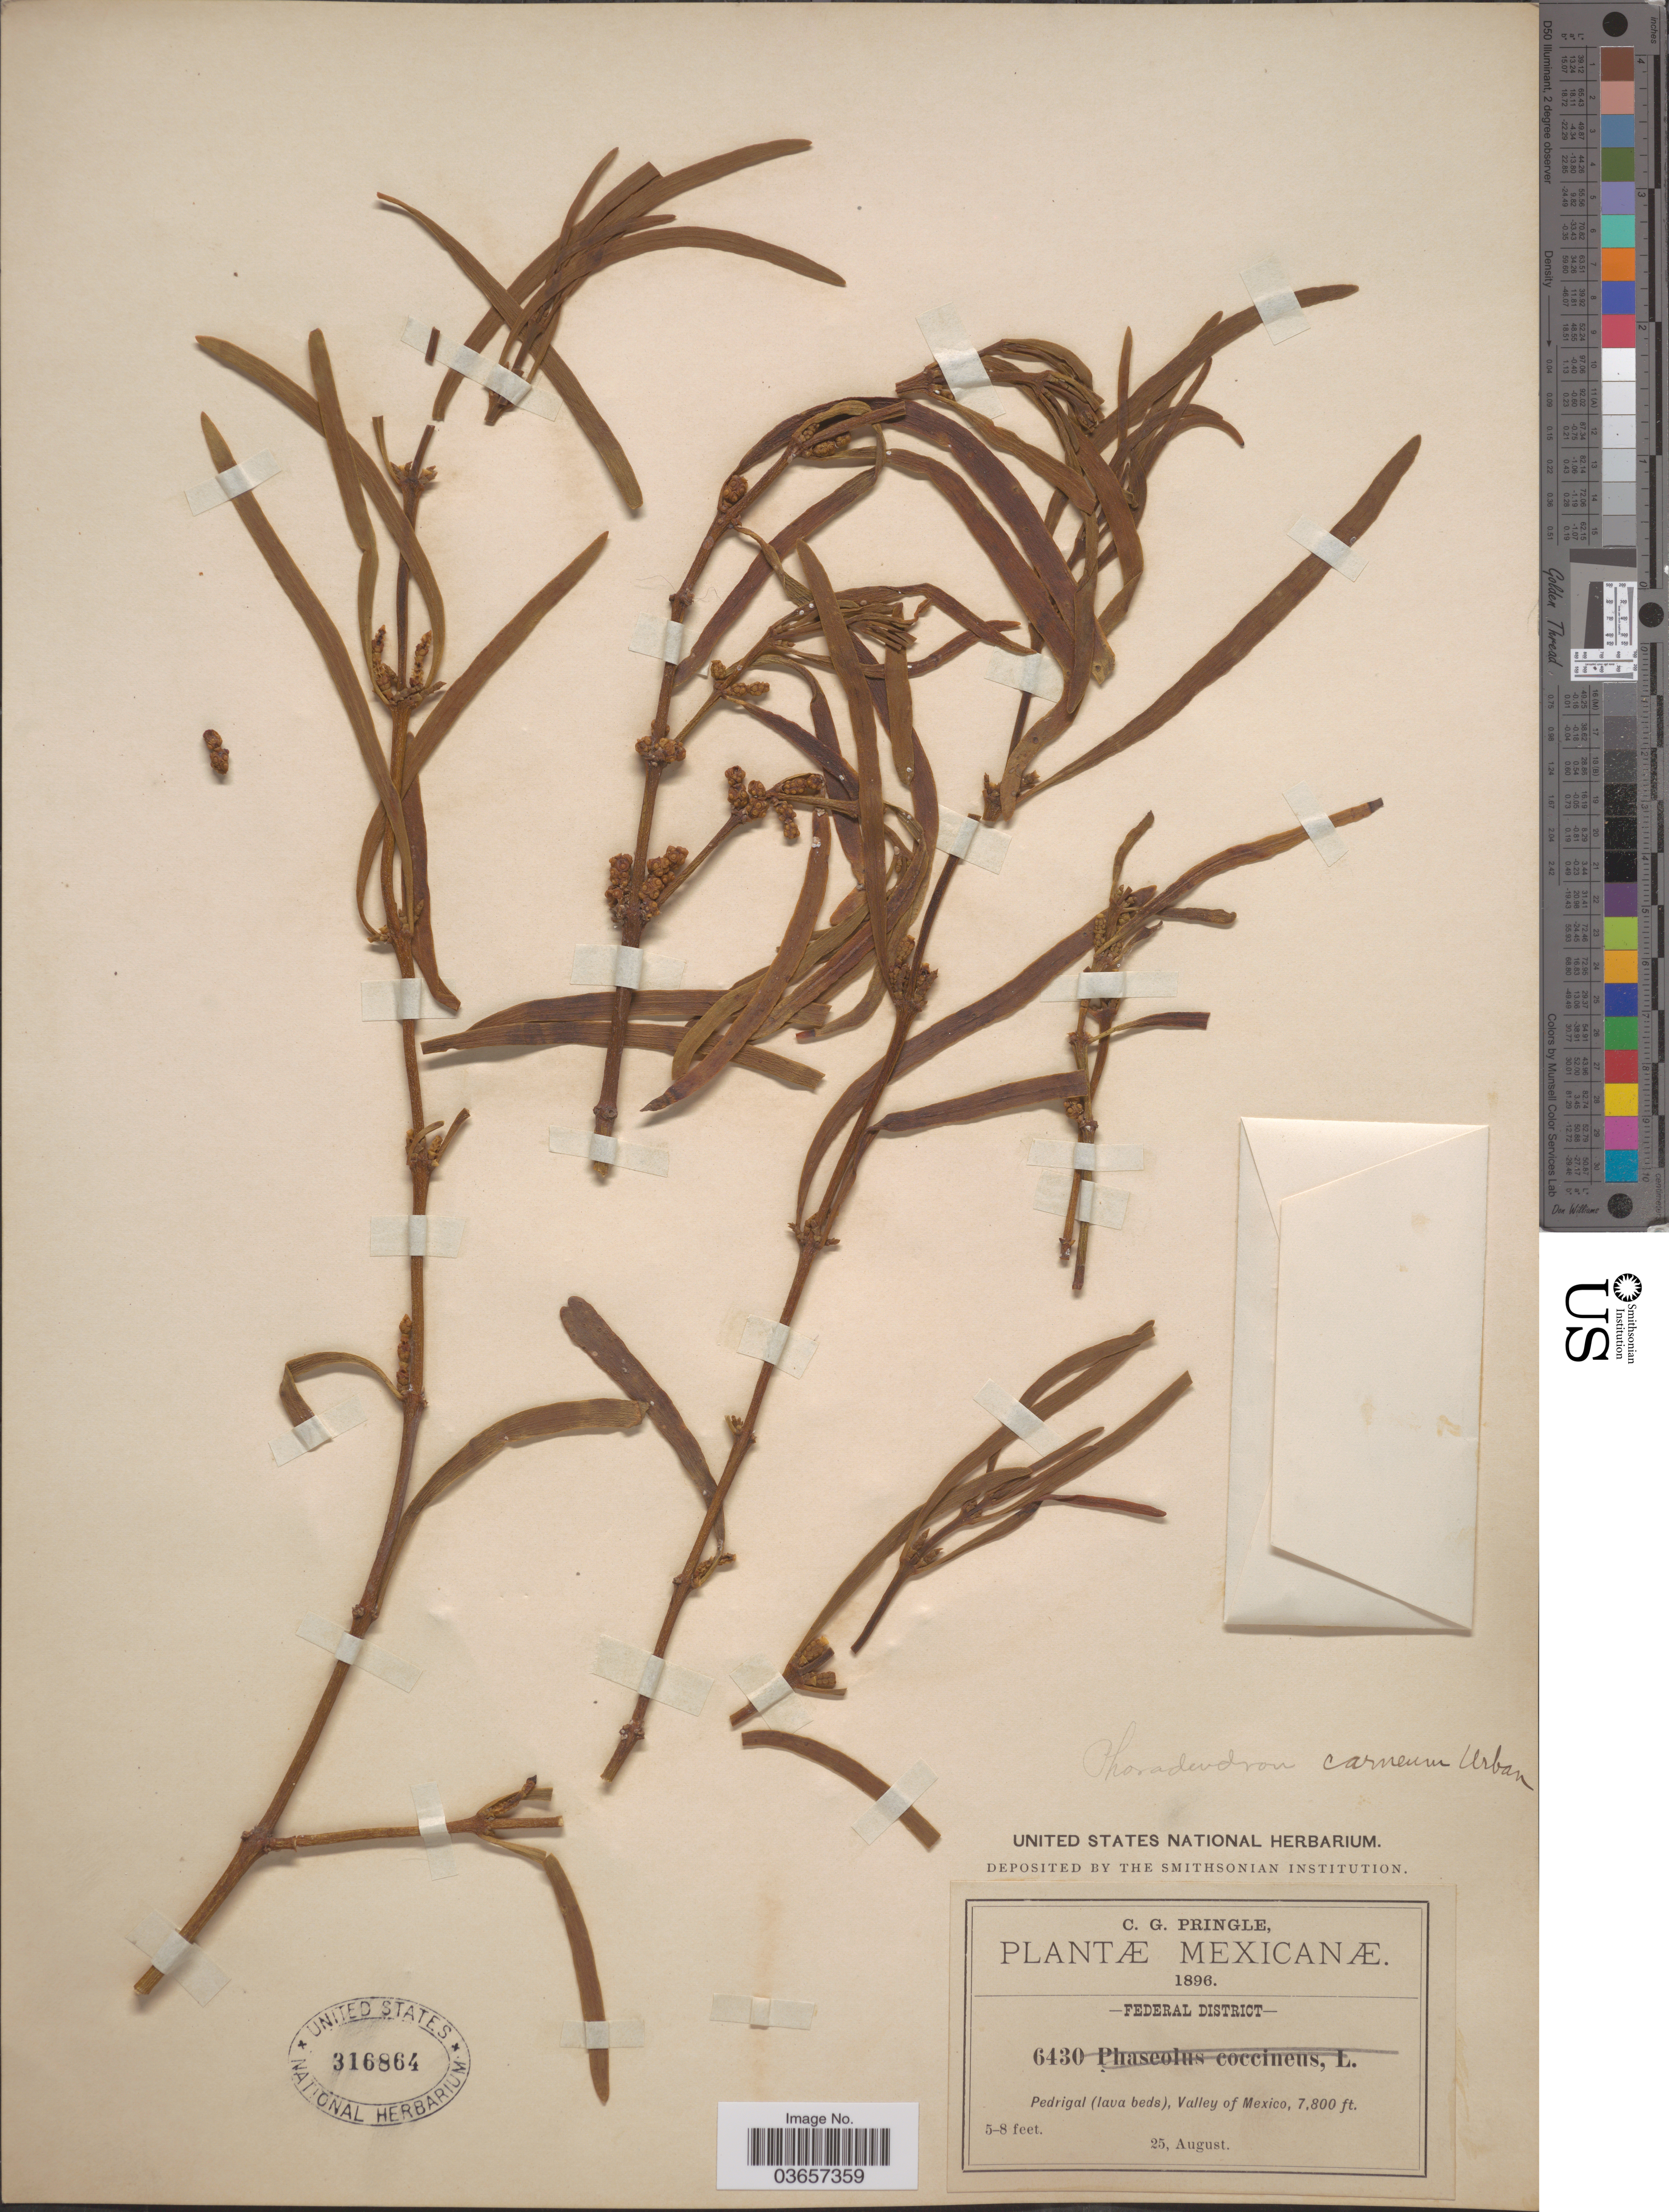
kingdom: Plantae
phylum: Tracheophyta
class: Magnoliopsida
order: Santalales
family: Viscaceae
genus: Phoradendron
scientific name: Phoradendron carneum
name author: Urb.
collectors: C. G. Pringle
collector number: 6430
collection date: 1896-08-25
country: Mexico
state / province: Distrito Federal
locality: Federal District. Pedrigal (lava beds), Valley of Mexico.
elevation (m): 2377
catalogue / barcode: US 316864